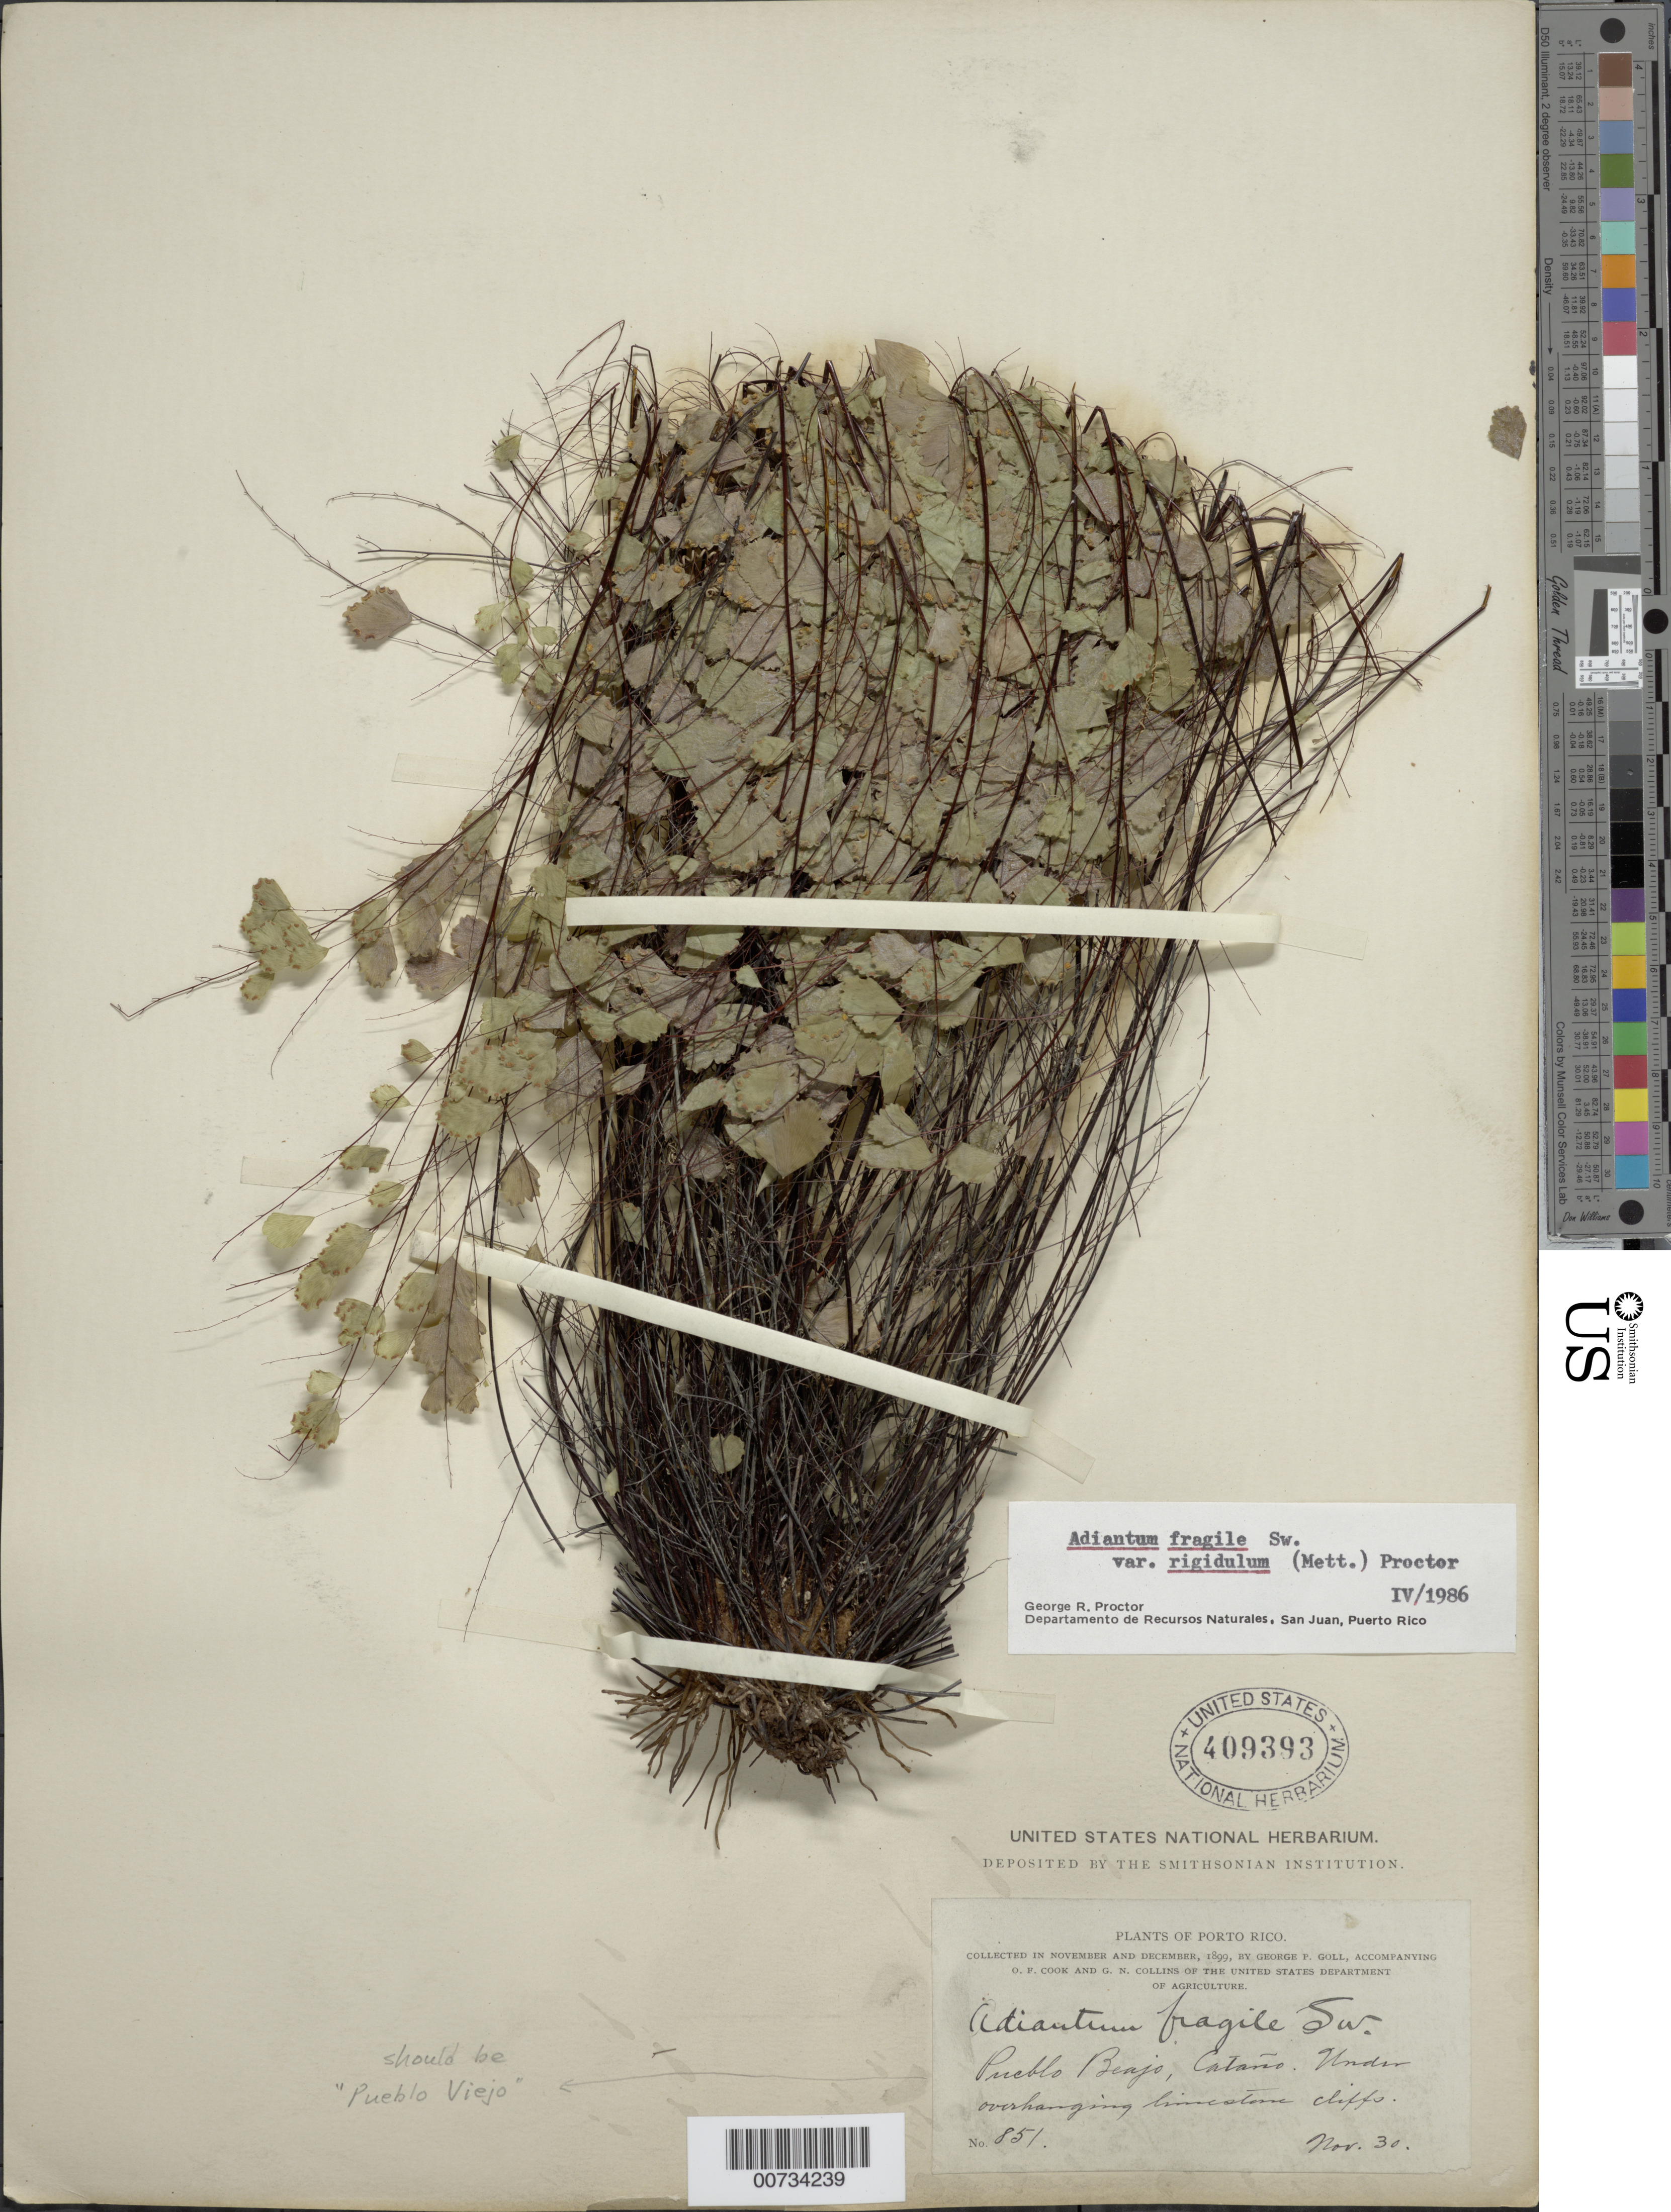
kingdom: Plantae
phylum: Tracheophyta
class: Polypodiopsida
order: Polypodiales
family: Pteridaceae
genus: Adiantum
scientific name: Adiantum fragile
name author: Sw.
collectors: G. Goll, O. F. Cook & G. N. Collins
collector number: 851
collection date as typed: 30 Nov 1899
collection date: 1899-11-30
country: Puerto Rico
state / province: Guaynabo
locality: Pueblo Viejo, Cataño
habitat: Under overhanging limestone cliff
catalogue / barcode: US 409393